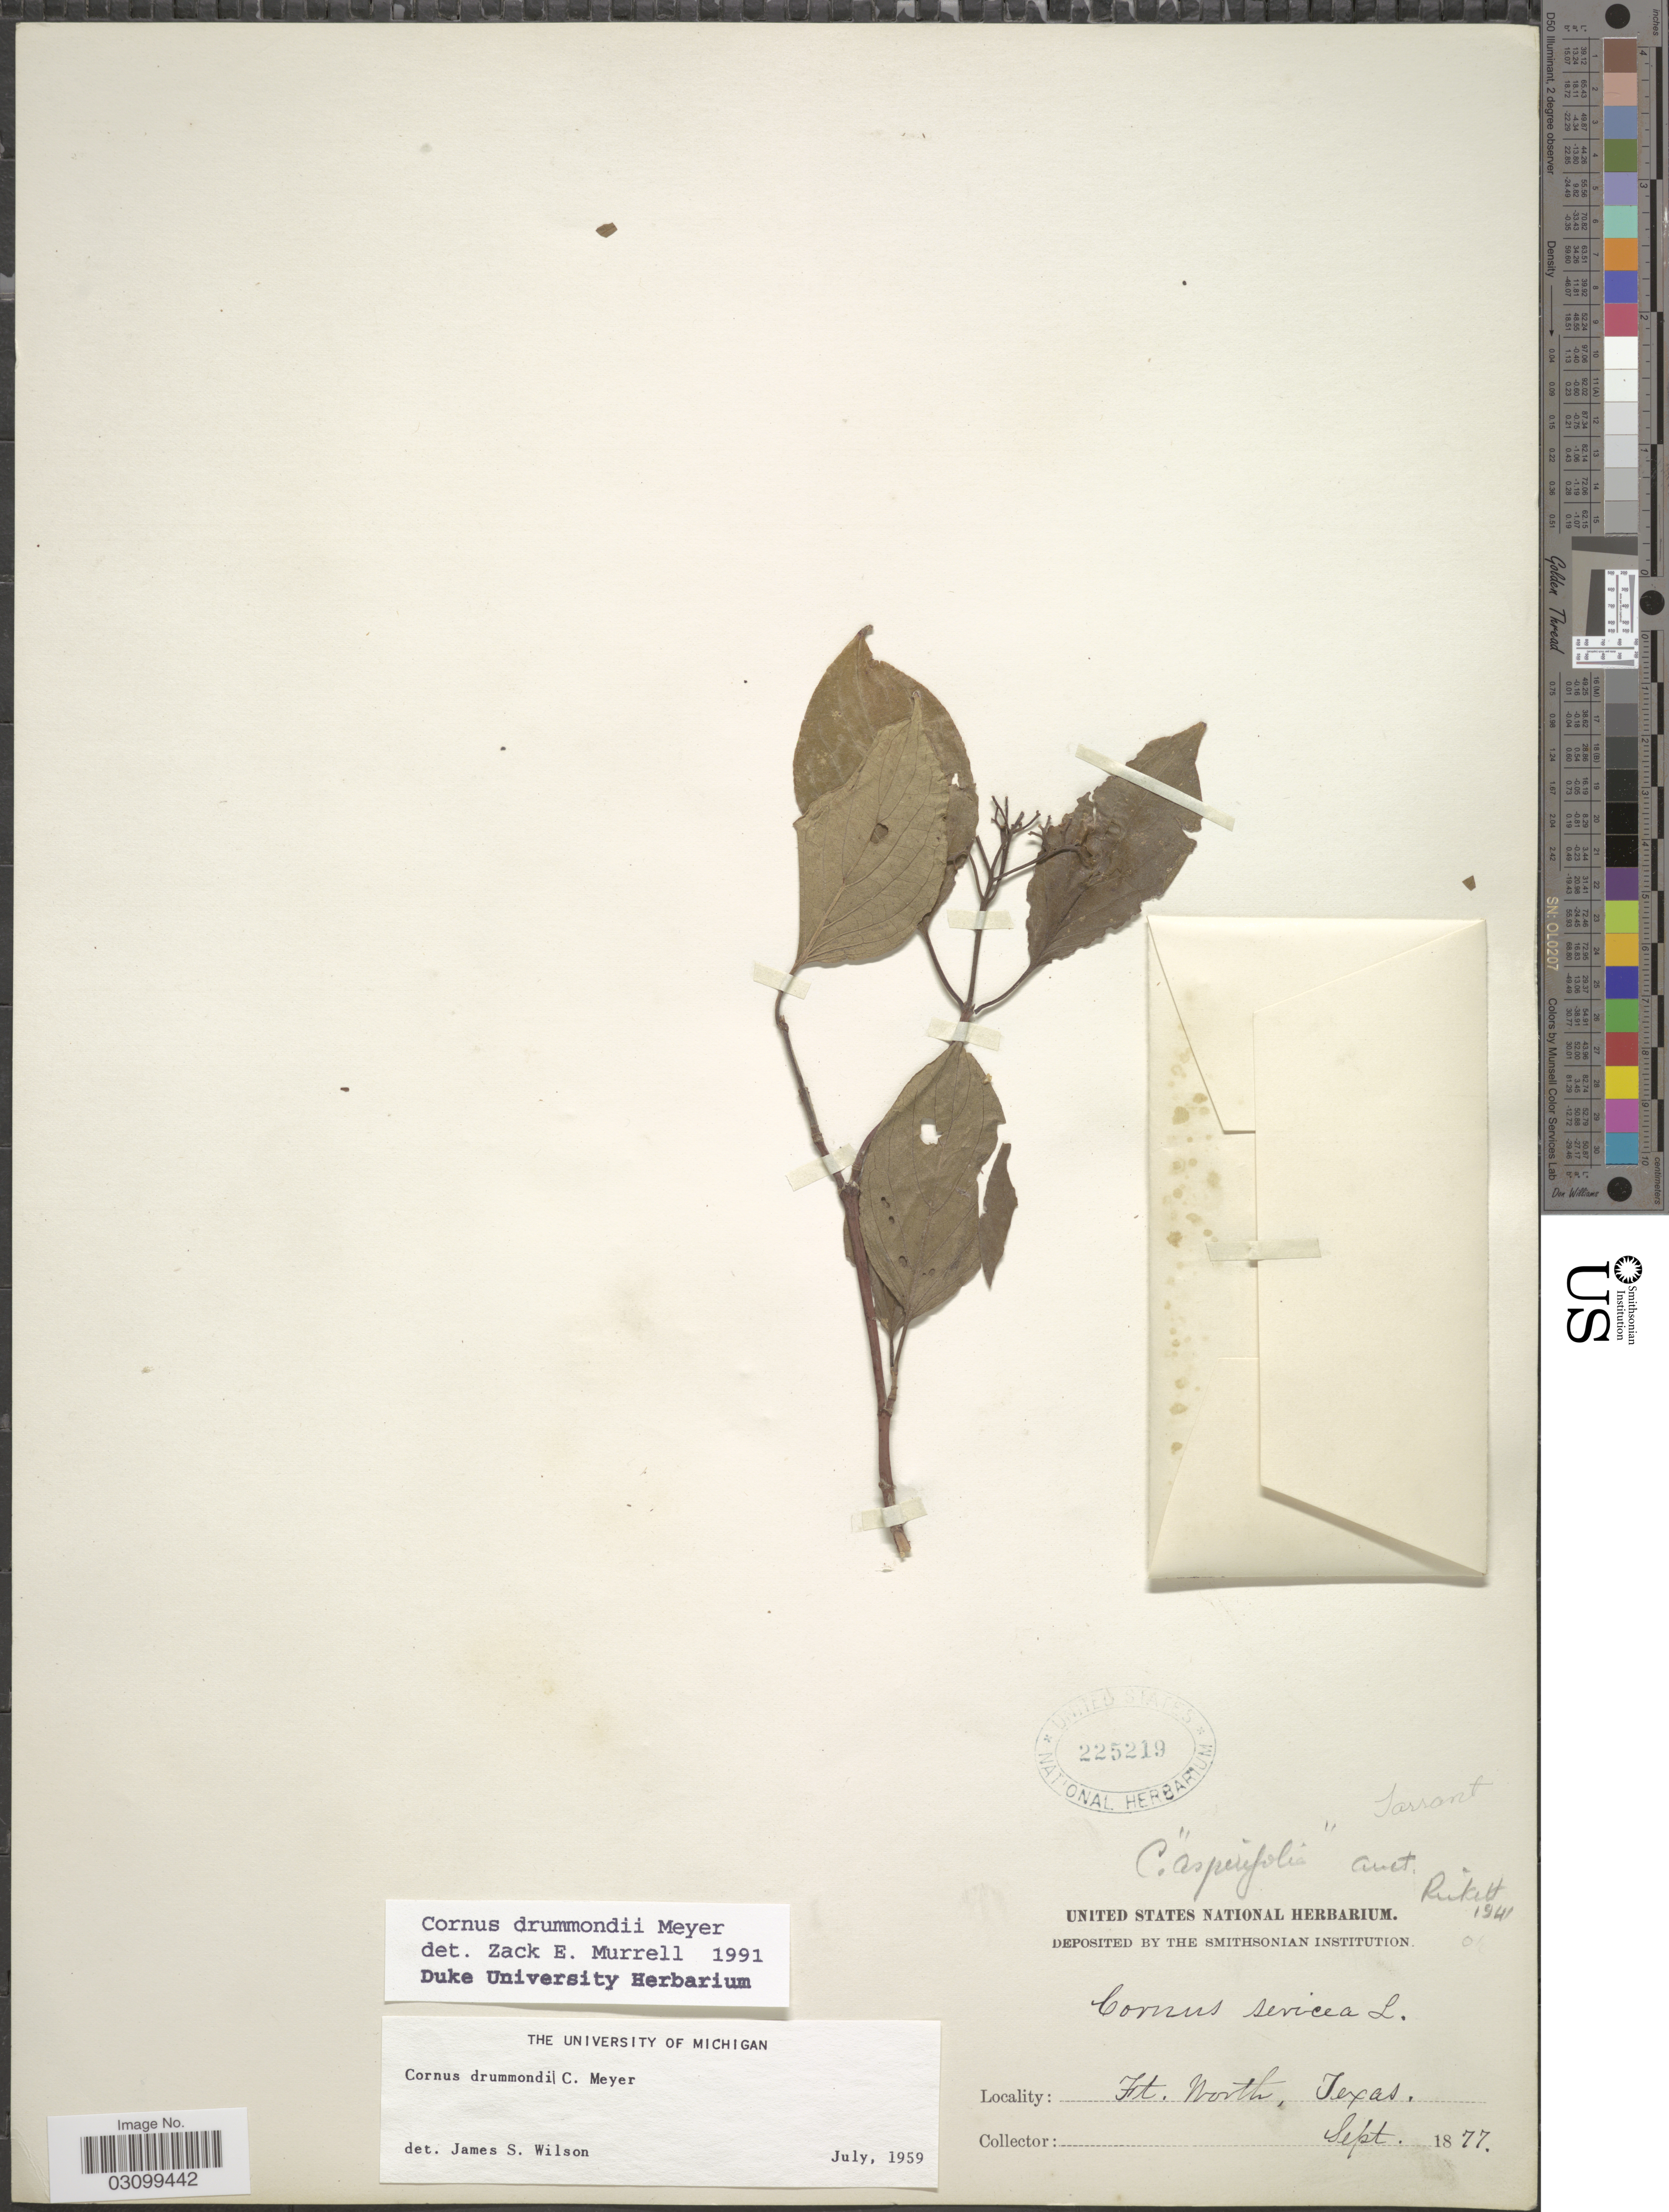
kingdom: Plantae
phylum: Tracheophyta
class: Magnoliopsida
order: Cornales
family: Cornaceae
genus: Cornus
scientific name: Cornus drummondii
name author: C.A. Mey.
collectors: U.S. National Herbarium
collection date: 1877-09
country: United States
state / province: Texas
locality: Ft. North. Tarrant.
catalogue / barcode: US 225219